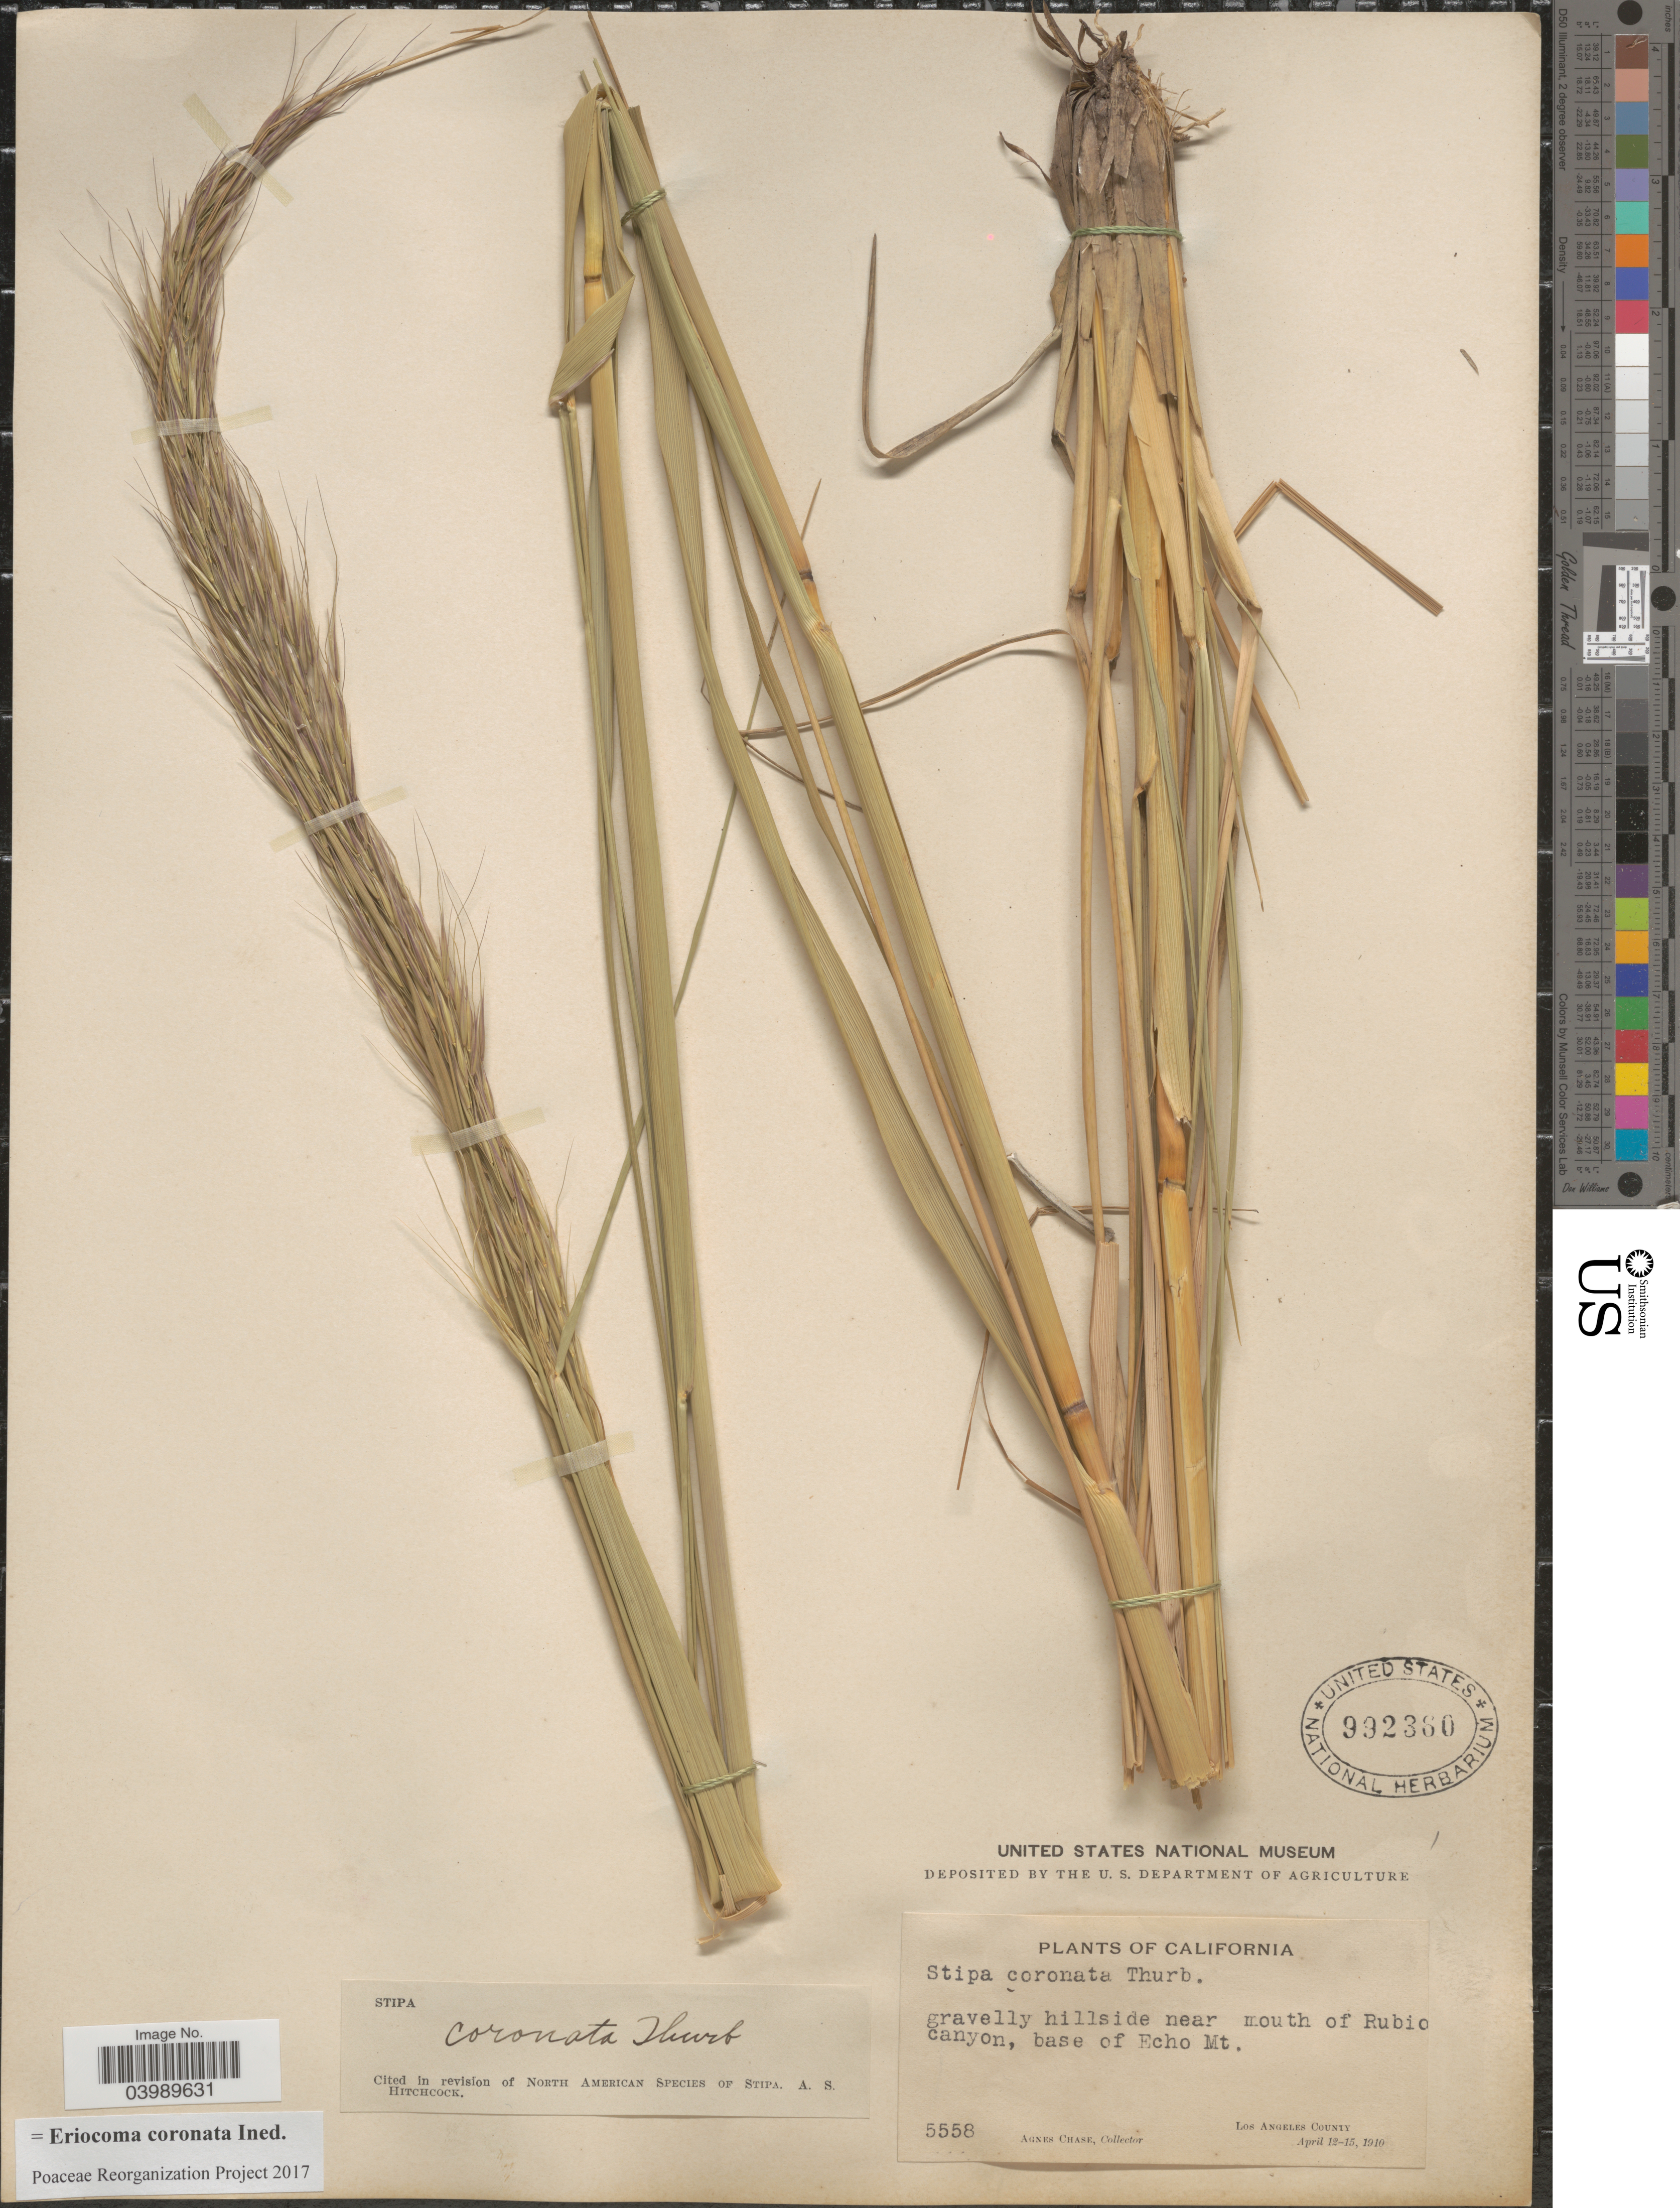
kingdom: Plantae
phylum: Tracheophyta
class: Liliopsida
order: Poales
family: Poaceae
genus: Eriocoma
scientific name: Eriocoma coronata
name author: (Thurb.) Romasch.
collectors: A. Chase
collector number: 5558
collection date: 1910-04-12/1910-04-15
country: United States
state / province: California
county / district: Los Angeles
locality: Gravelly hillside near mouth of Rubio canyon, base of Echo Mt. Los Angeles County.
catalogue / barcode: US 992360